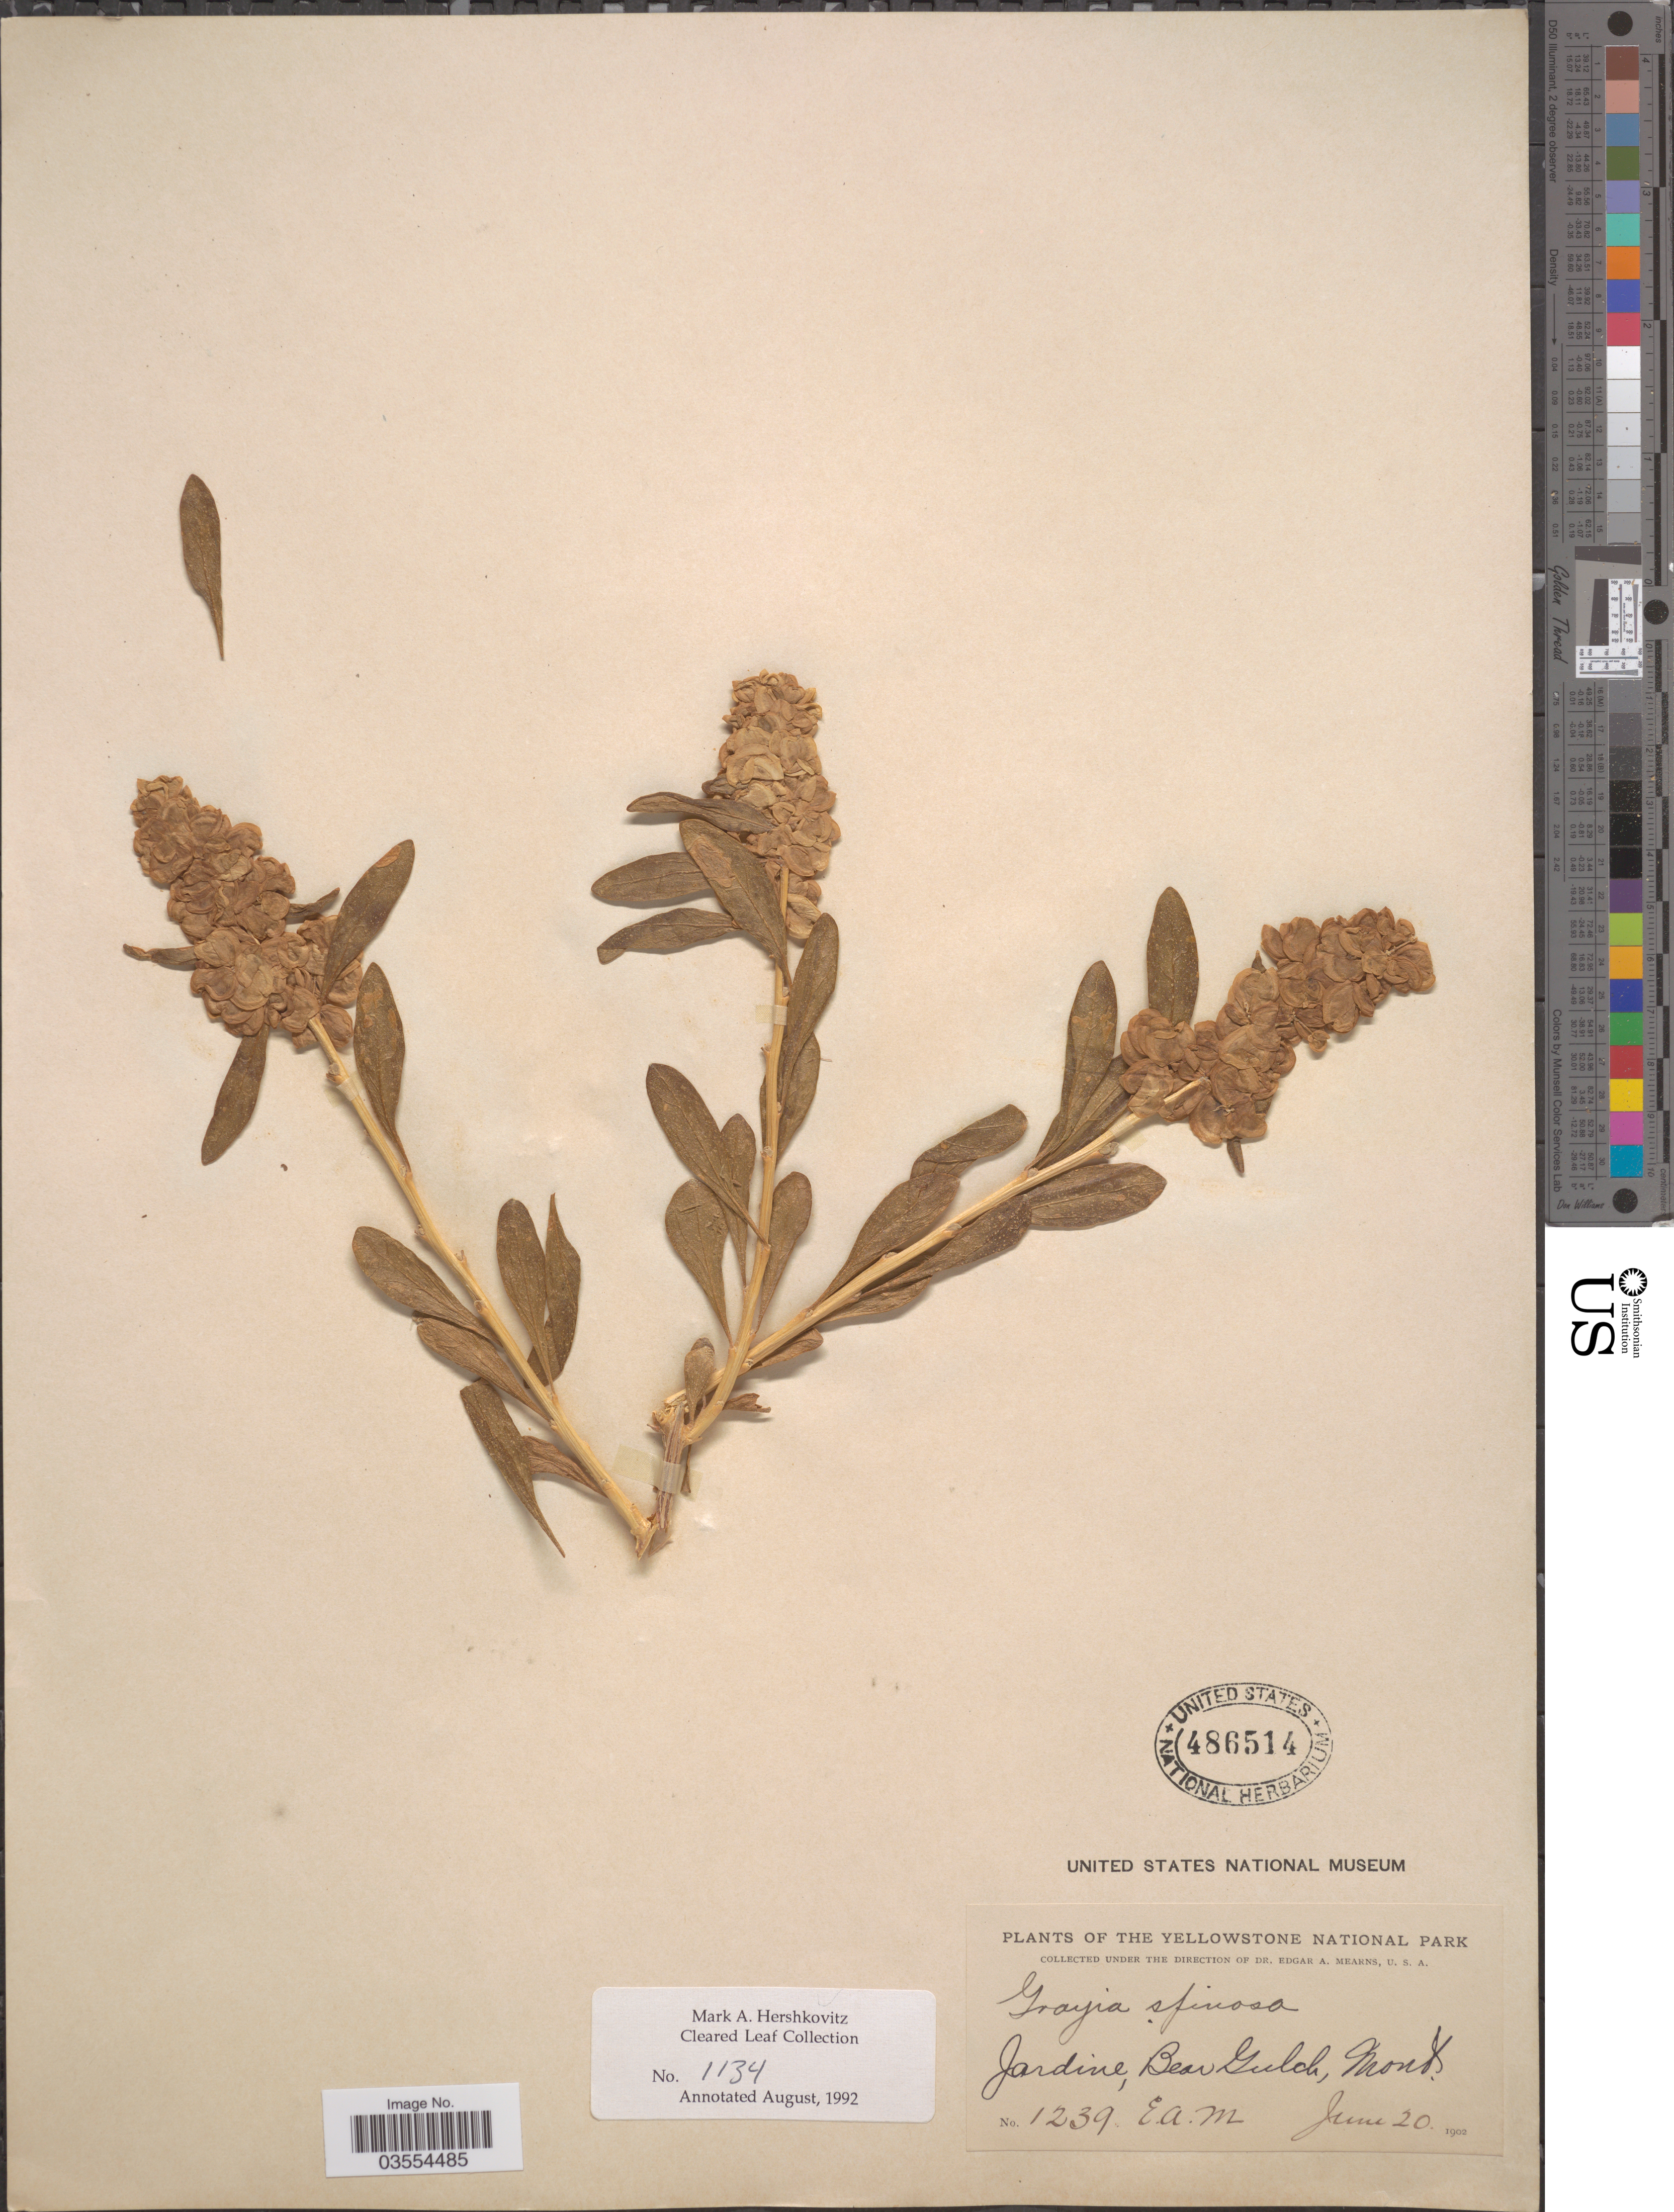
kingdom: Plantae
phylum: Tracheophyta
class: Magnoliopsida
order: Caryophyllales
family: Amaranthaceae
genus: Grayia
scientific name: Grayia spinosa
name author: (Hook.) Moq.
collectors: E. A. Mearns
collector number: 1239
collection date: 1902-06-20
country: United States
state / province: Montana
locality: The Yellowstone National Park. Jardine, Bear Gulch.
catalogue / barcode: US 486514